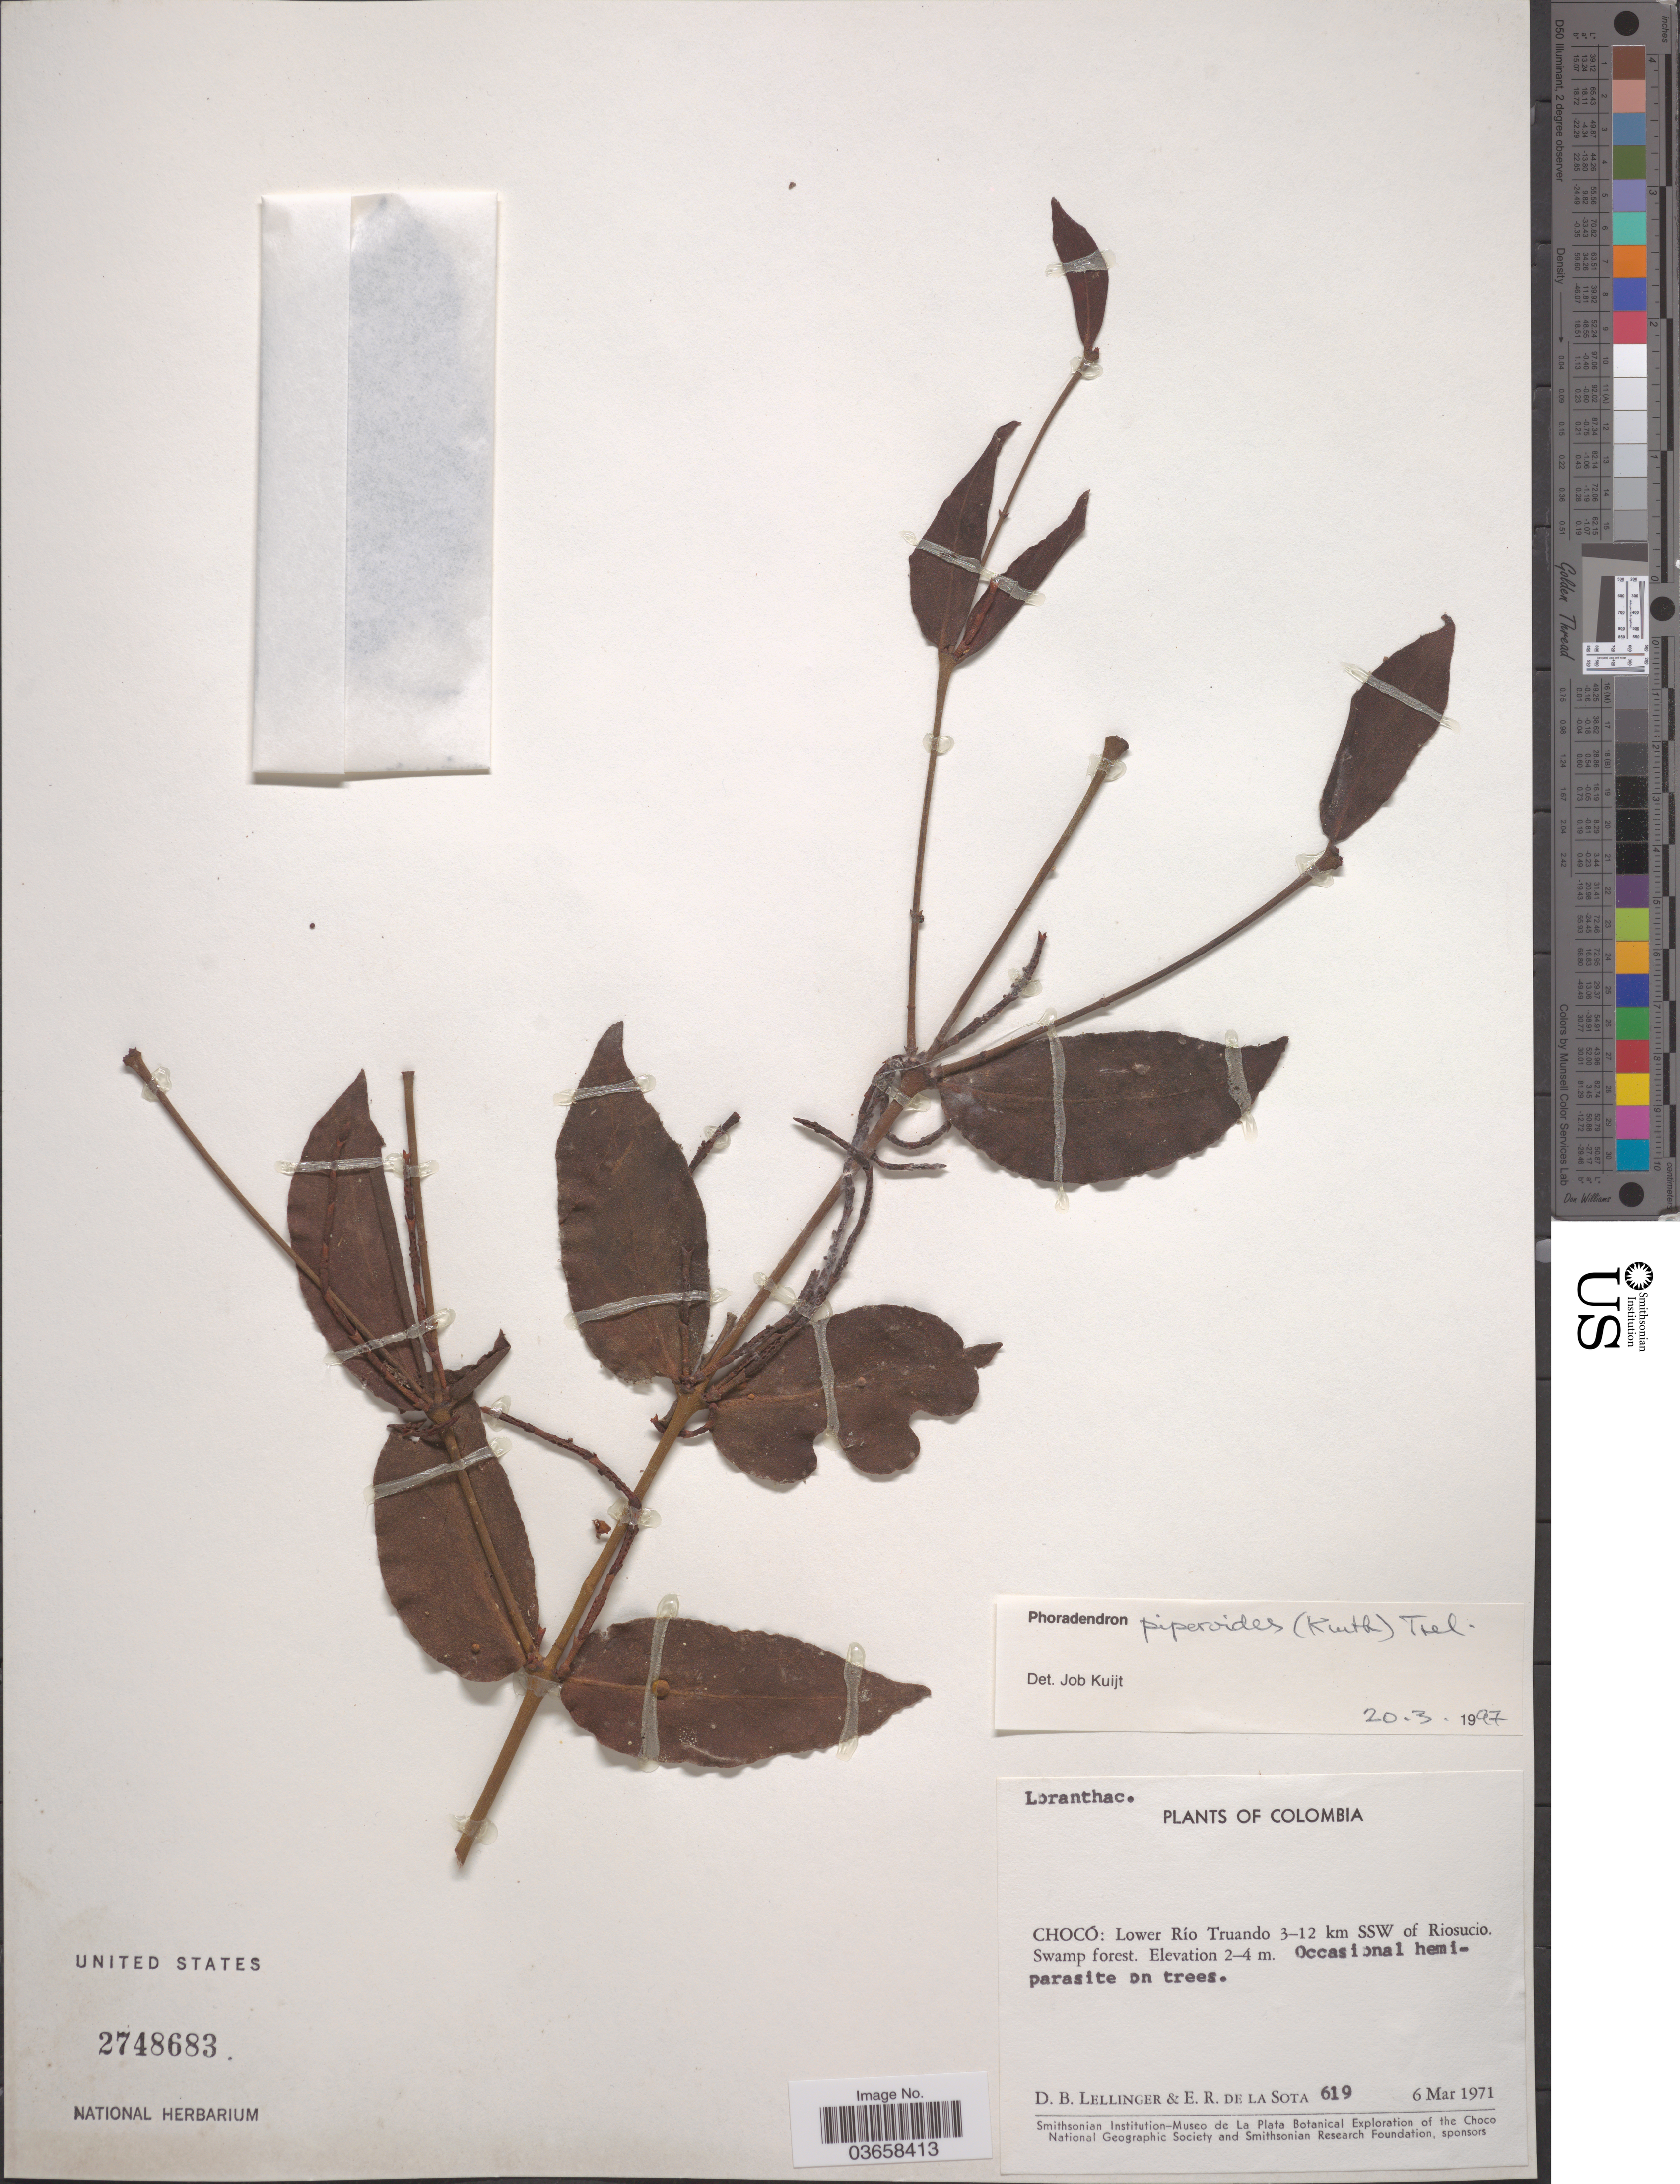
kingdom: Plantae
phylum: Tracheophyta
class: Magnoliopsida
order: Santalales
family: Viscaceae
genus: Phoradendron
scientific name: Phoradendron piperoides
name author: (Kunth) Trel.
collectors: D. B. Lellinger & E. R. de la Sota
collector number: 619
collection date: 1971-03-06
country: Colombia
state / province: Chocó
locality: Lower Río Truando 3-12 km SSW of Riosucio. Swamp forest.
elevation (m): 2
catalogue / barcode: US 2748683